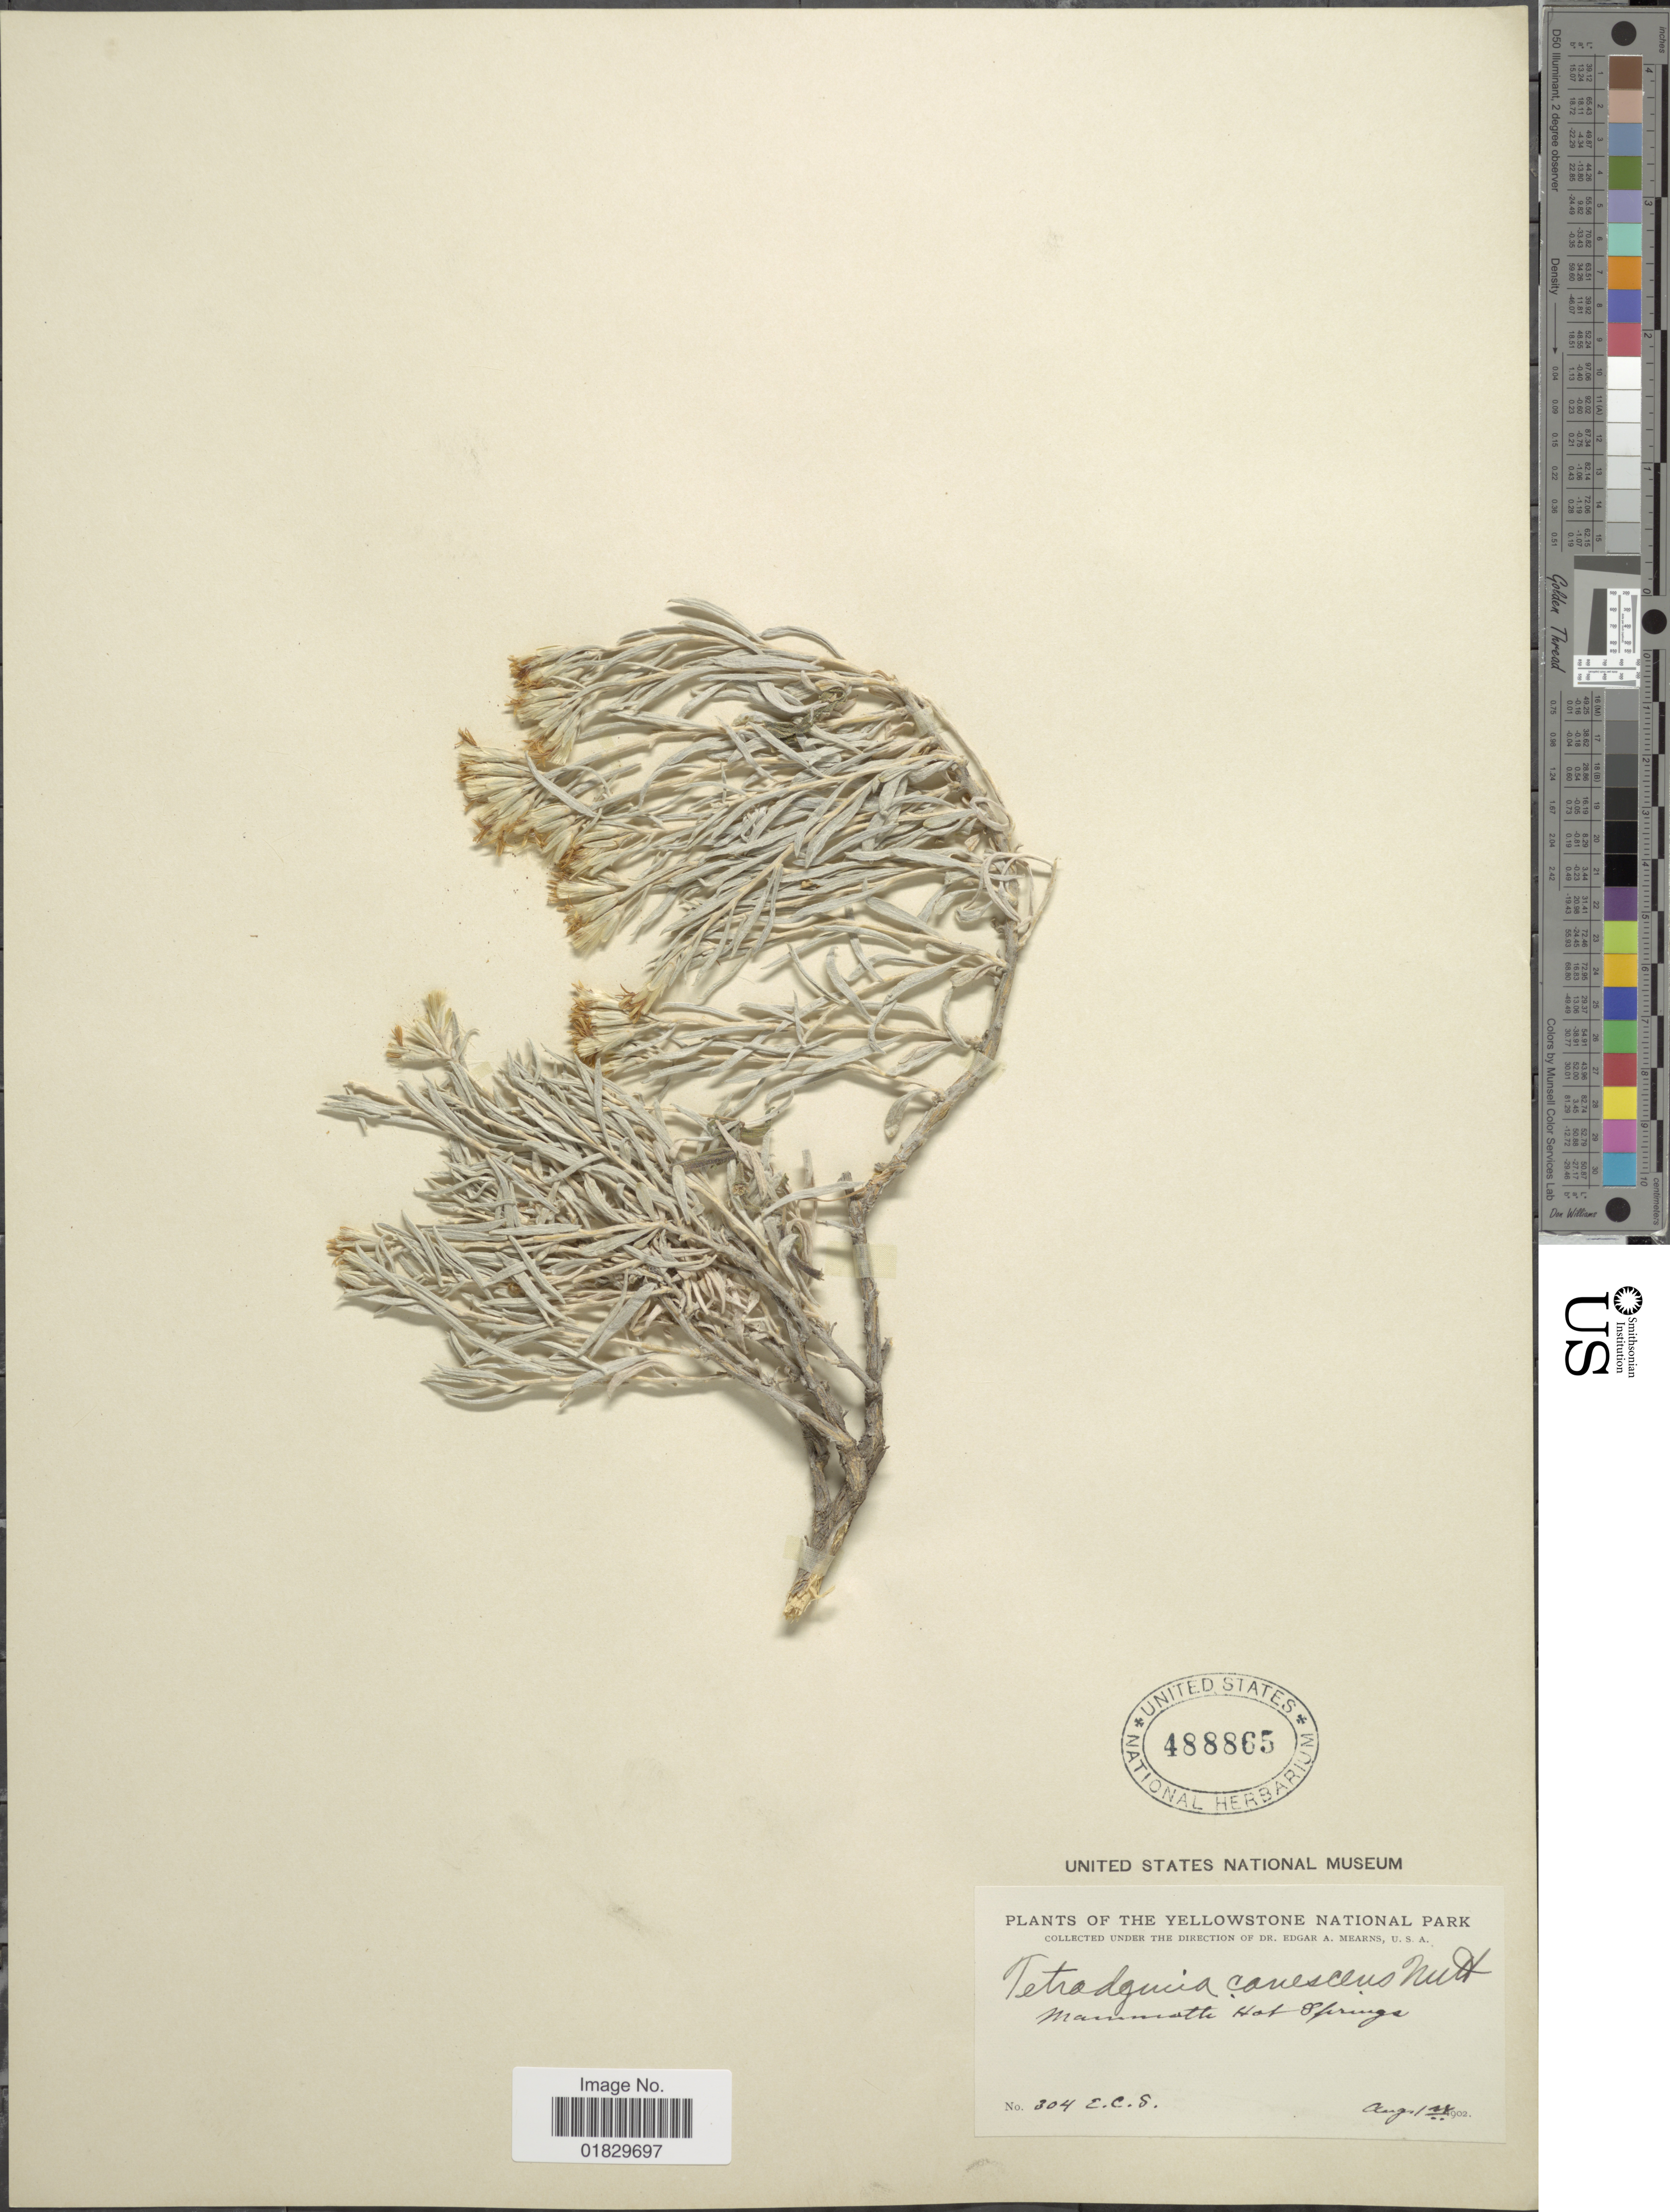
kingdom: Plantae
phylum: Tracheophyta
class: Magnoliopsida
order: Asterales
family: Asteraceae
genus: Tetradymia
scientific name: Tetradymia canescens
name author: DC.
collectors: E. C. Smith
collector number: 304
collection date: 1902-08-12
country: United States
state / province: Wyoming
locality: Yellowstone National Park. Mammoth Hot Springs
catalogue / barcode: US 488865